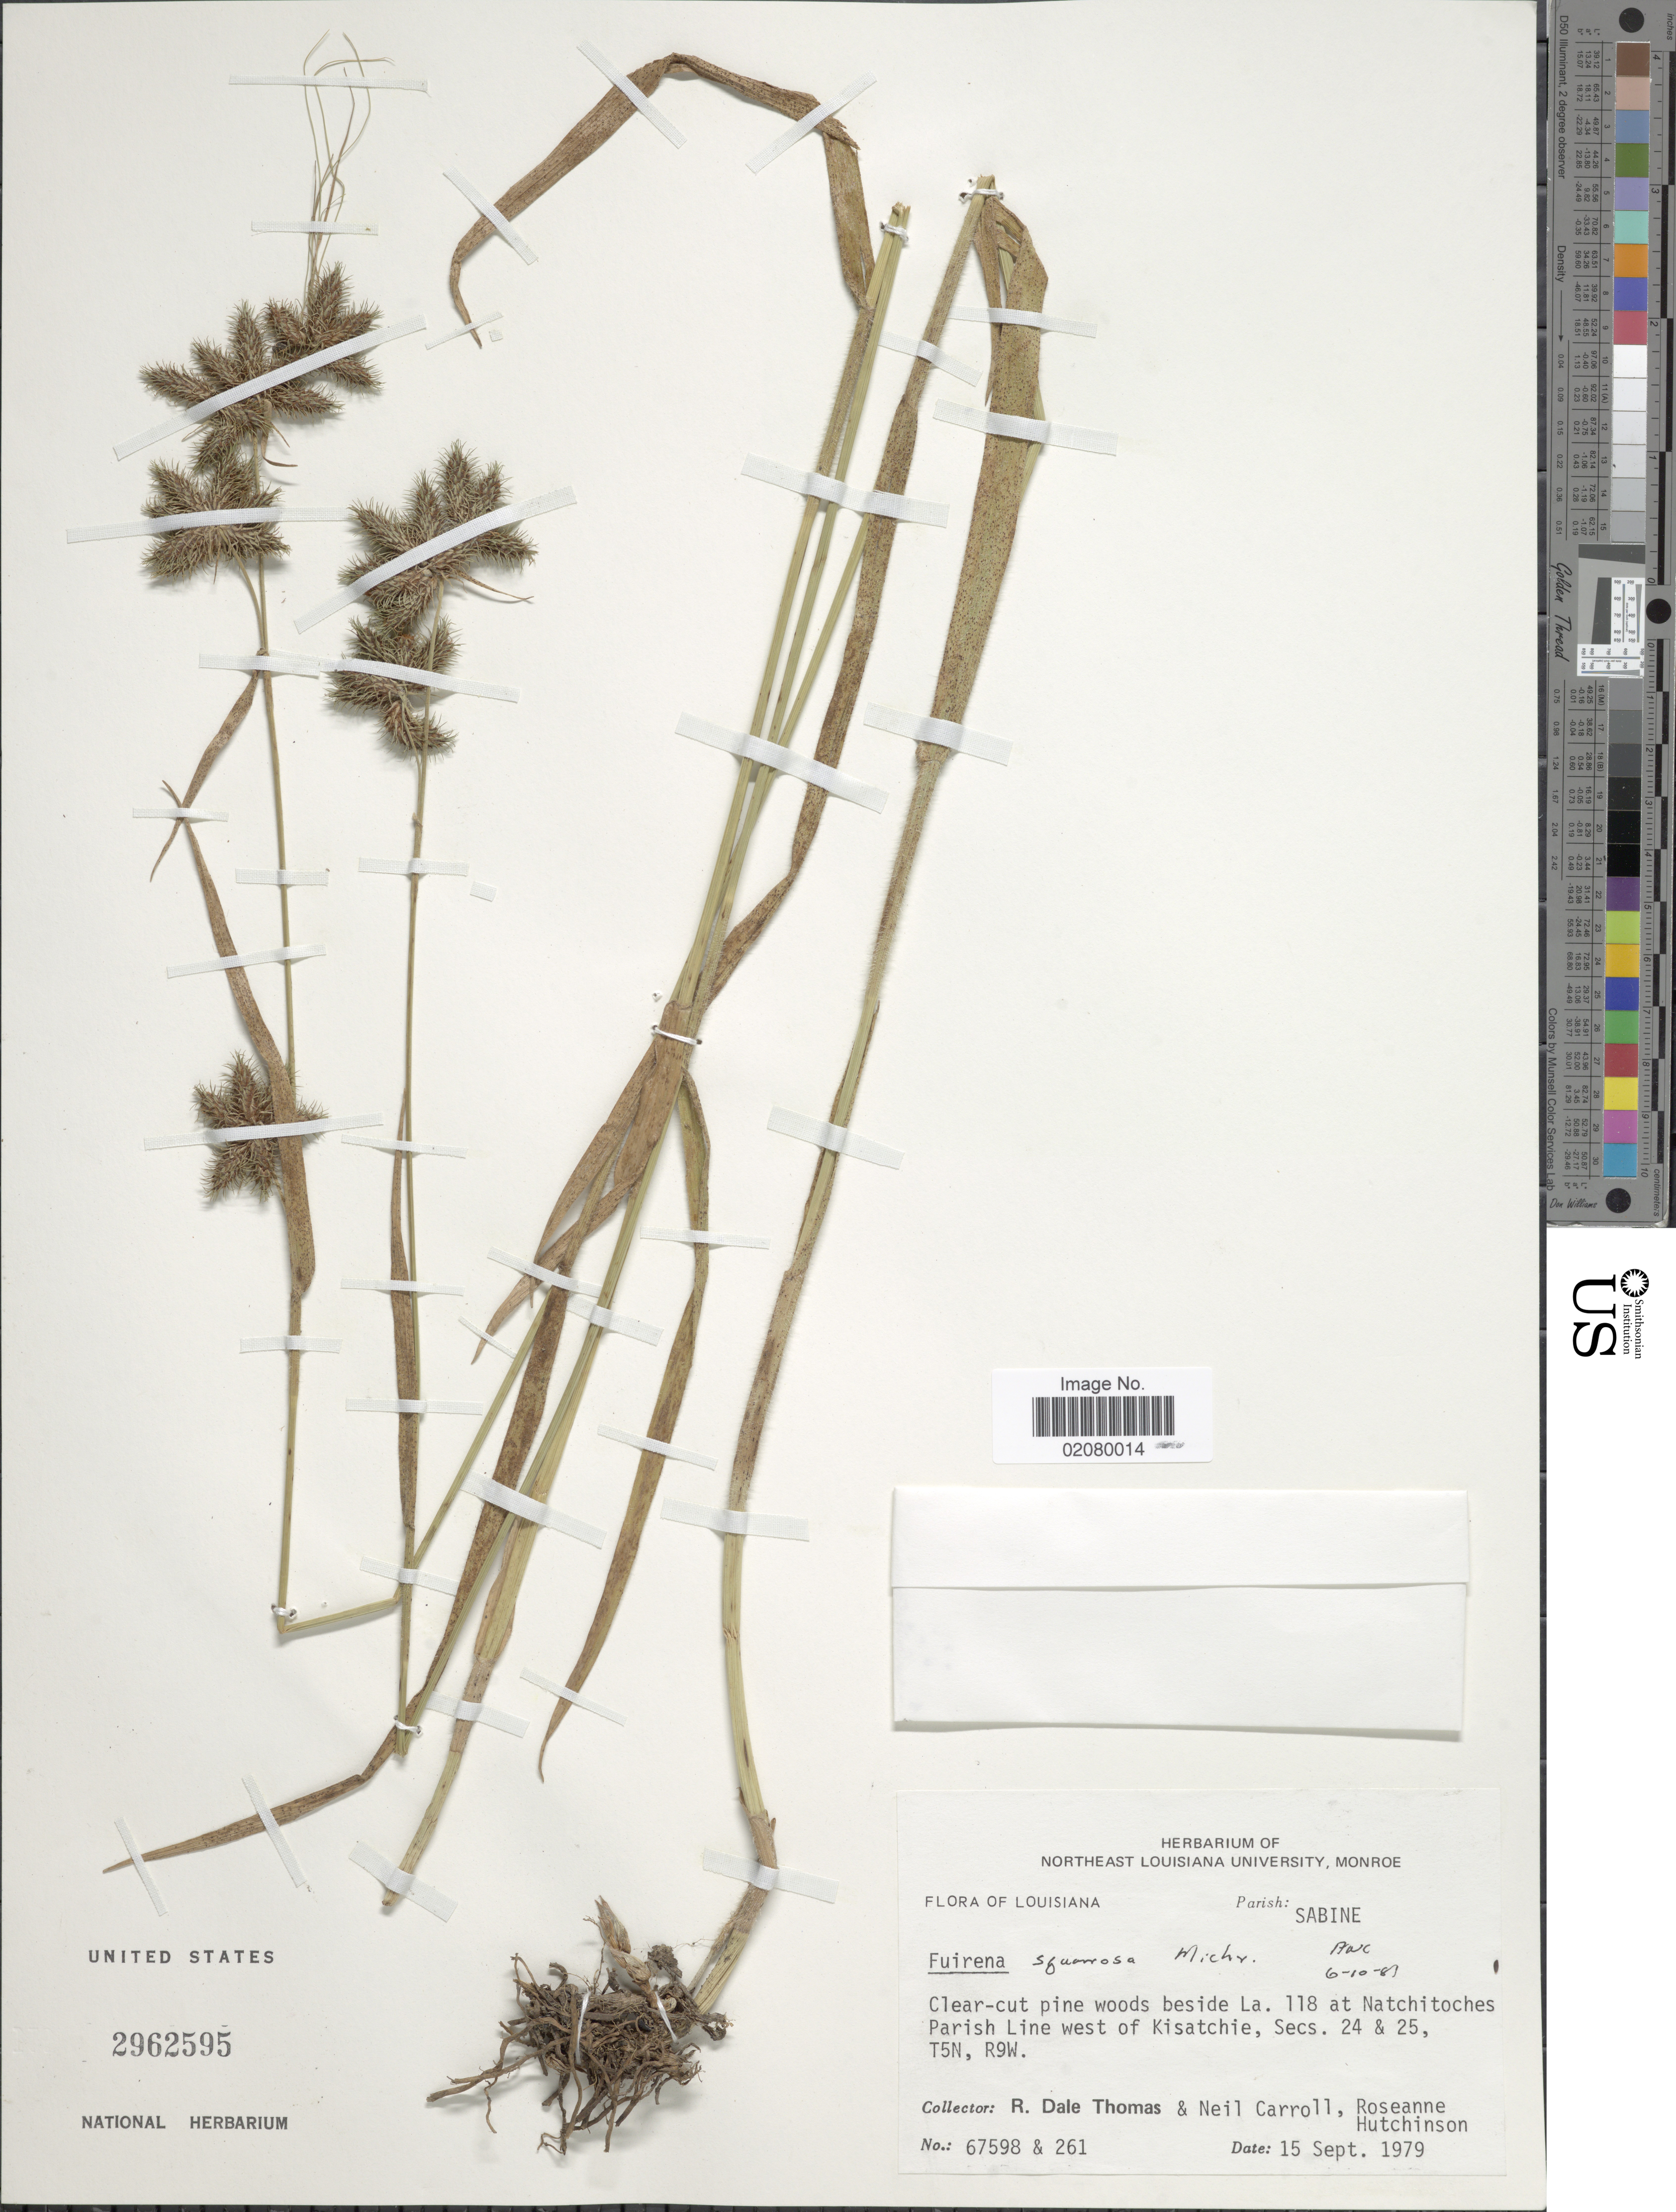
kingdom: Plantae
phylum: Tracheophyta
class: Liliopsida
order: Poales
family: Cyperaceae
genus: Fuirena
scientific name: Fuirena squarrosa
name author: Michx.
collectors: R. Thomas, N. Carroll & R. Hutchinson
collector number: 67598/261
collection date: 1979-09-15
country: United States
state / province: Louisiana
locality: Clear- cut pine woods beside La. 118 at Natchitoches Parish Line west of Kisatchie, Secs. 24 & 25, T5N, R9W.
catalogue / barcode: US 2962595